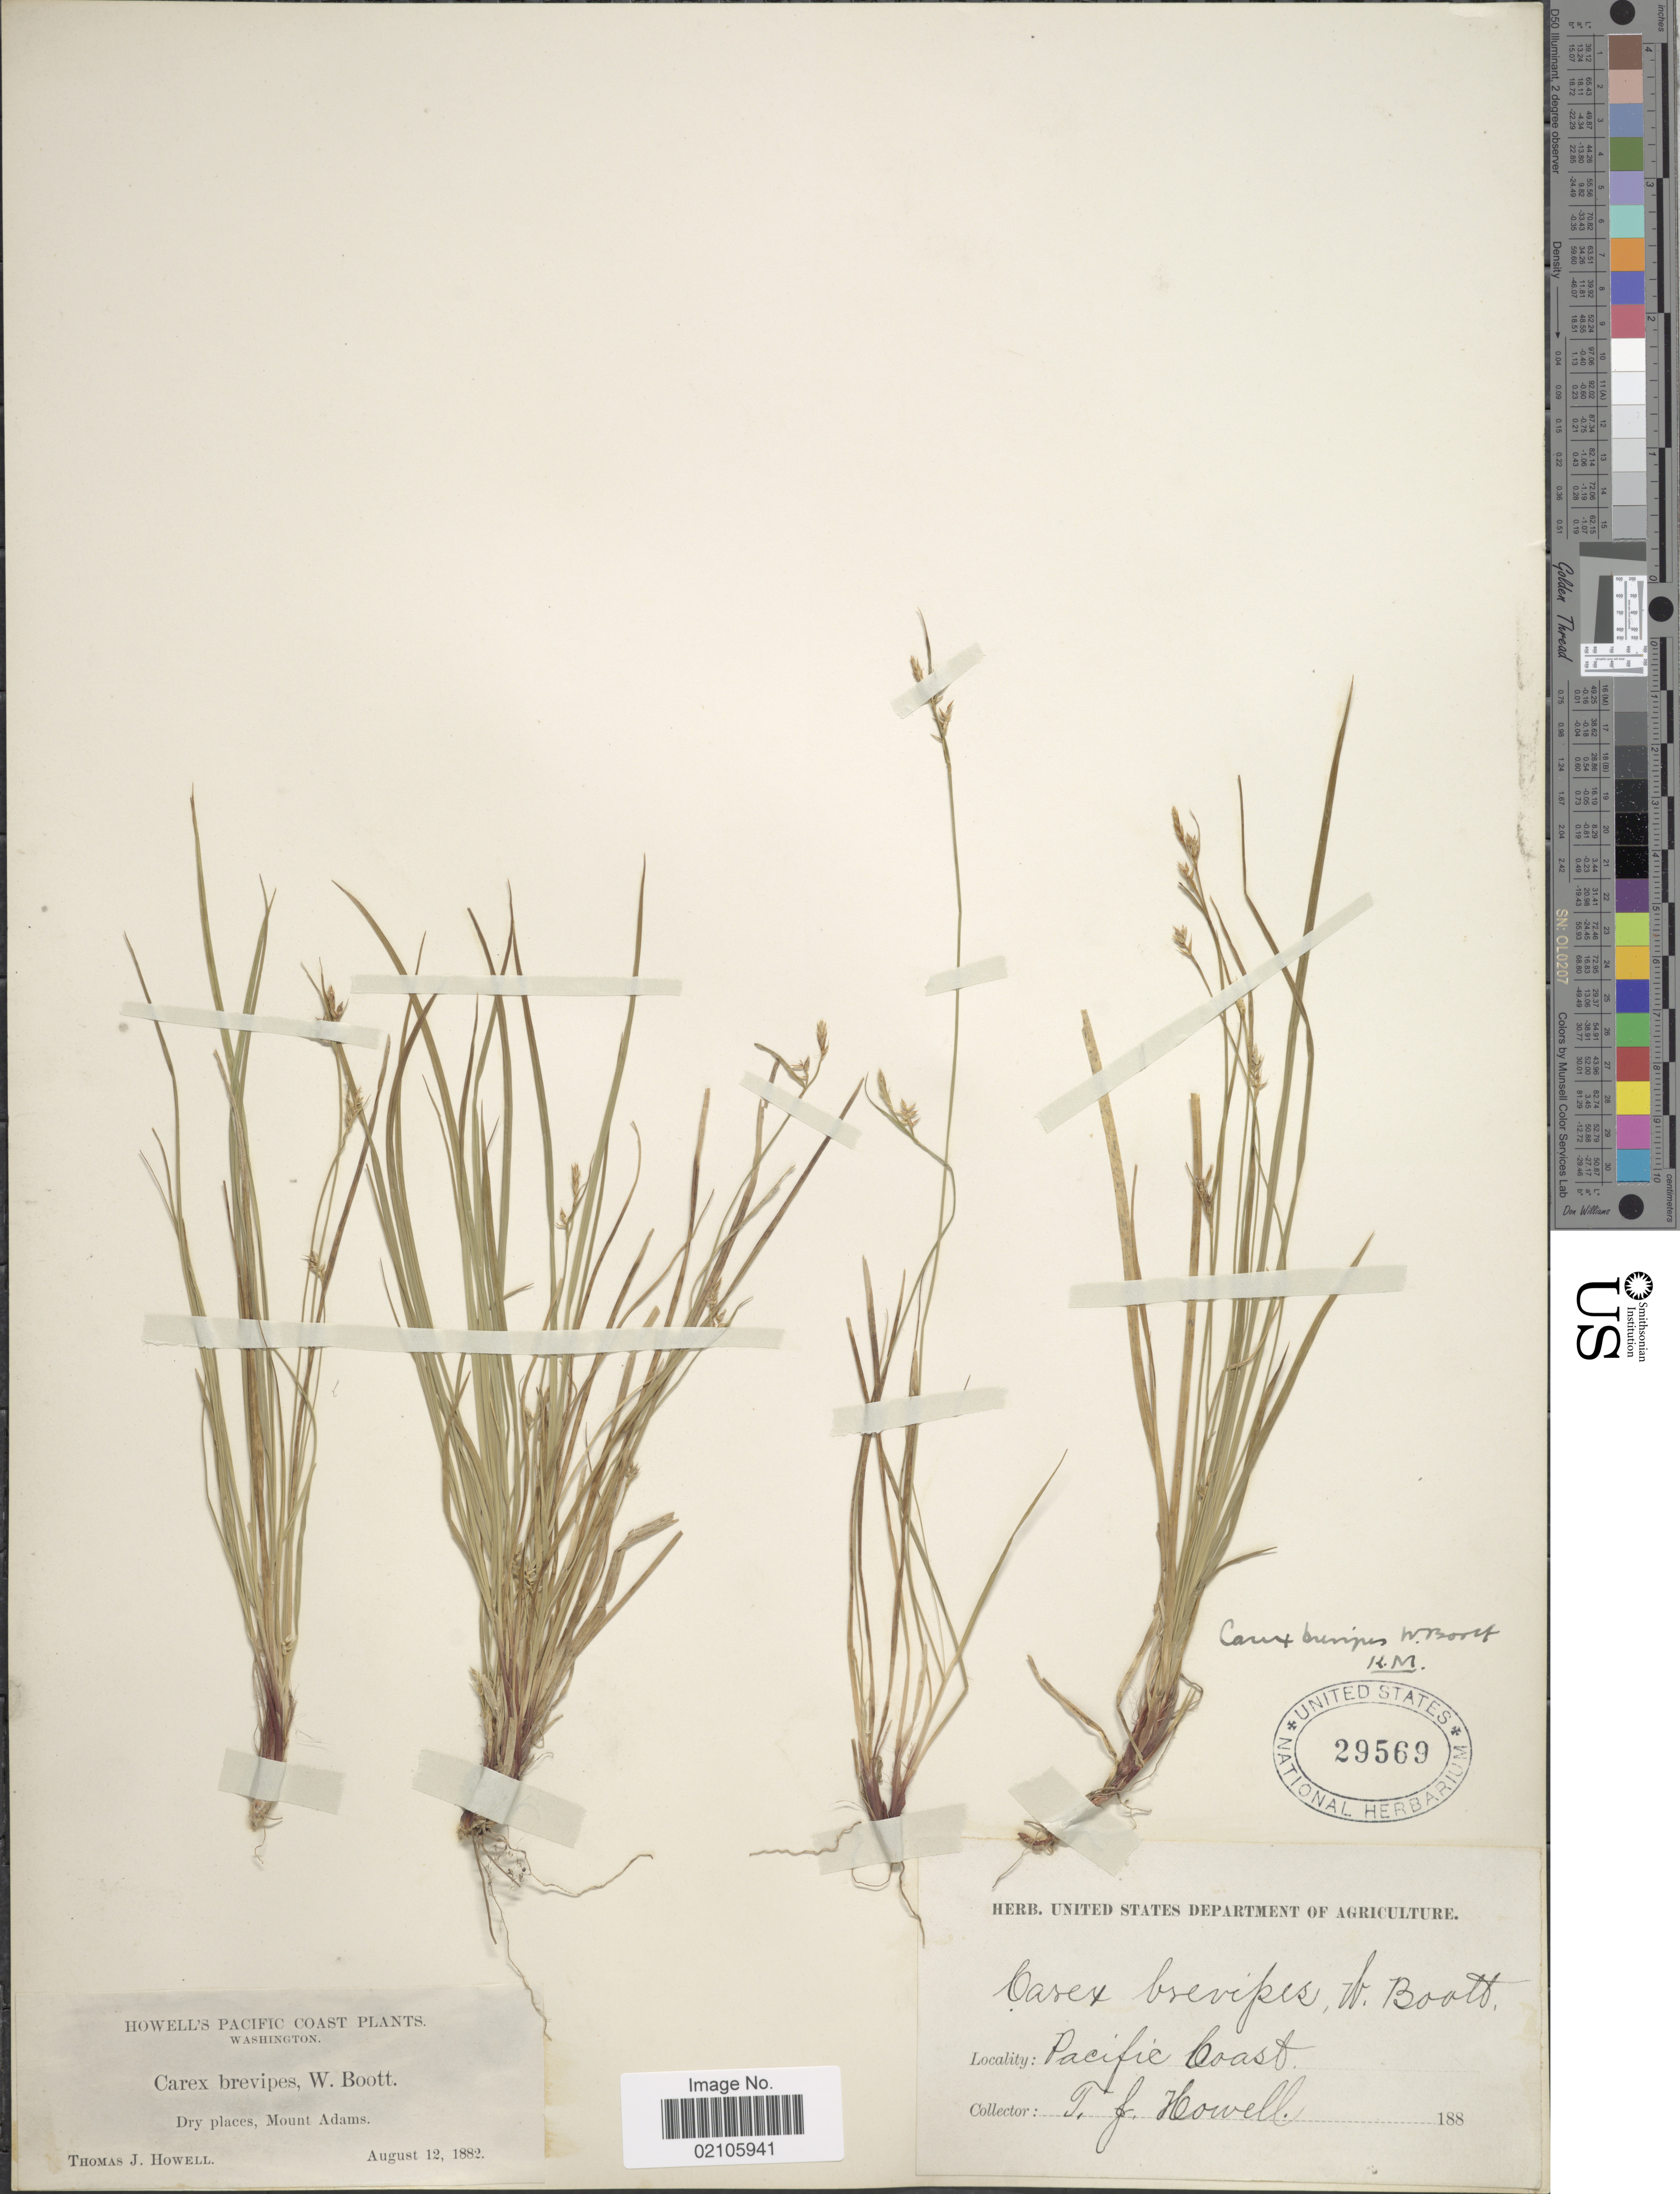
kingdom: Plantae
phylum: Tracheophyta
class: Liliopsida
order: Poales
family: Cyperaceae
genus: Carex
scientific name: Carex rossii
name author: Boott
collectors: T. J. Howell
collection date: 1882-08-12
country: United States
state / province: Washington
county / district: Yakima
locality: Pacific Coast. Mount Adams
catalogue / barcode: US 29569